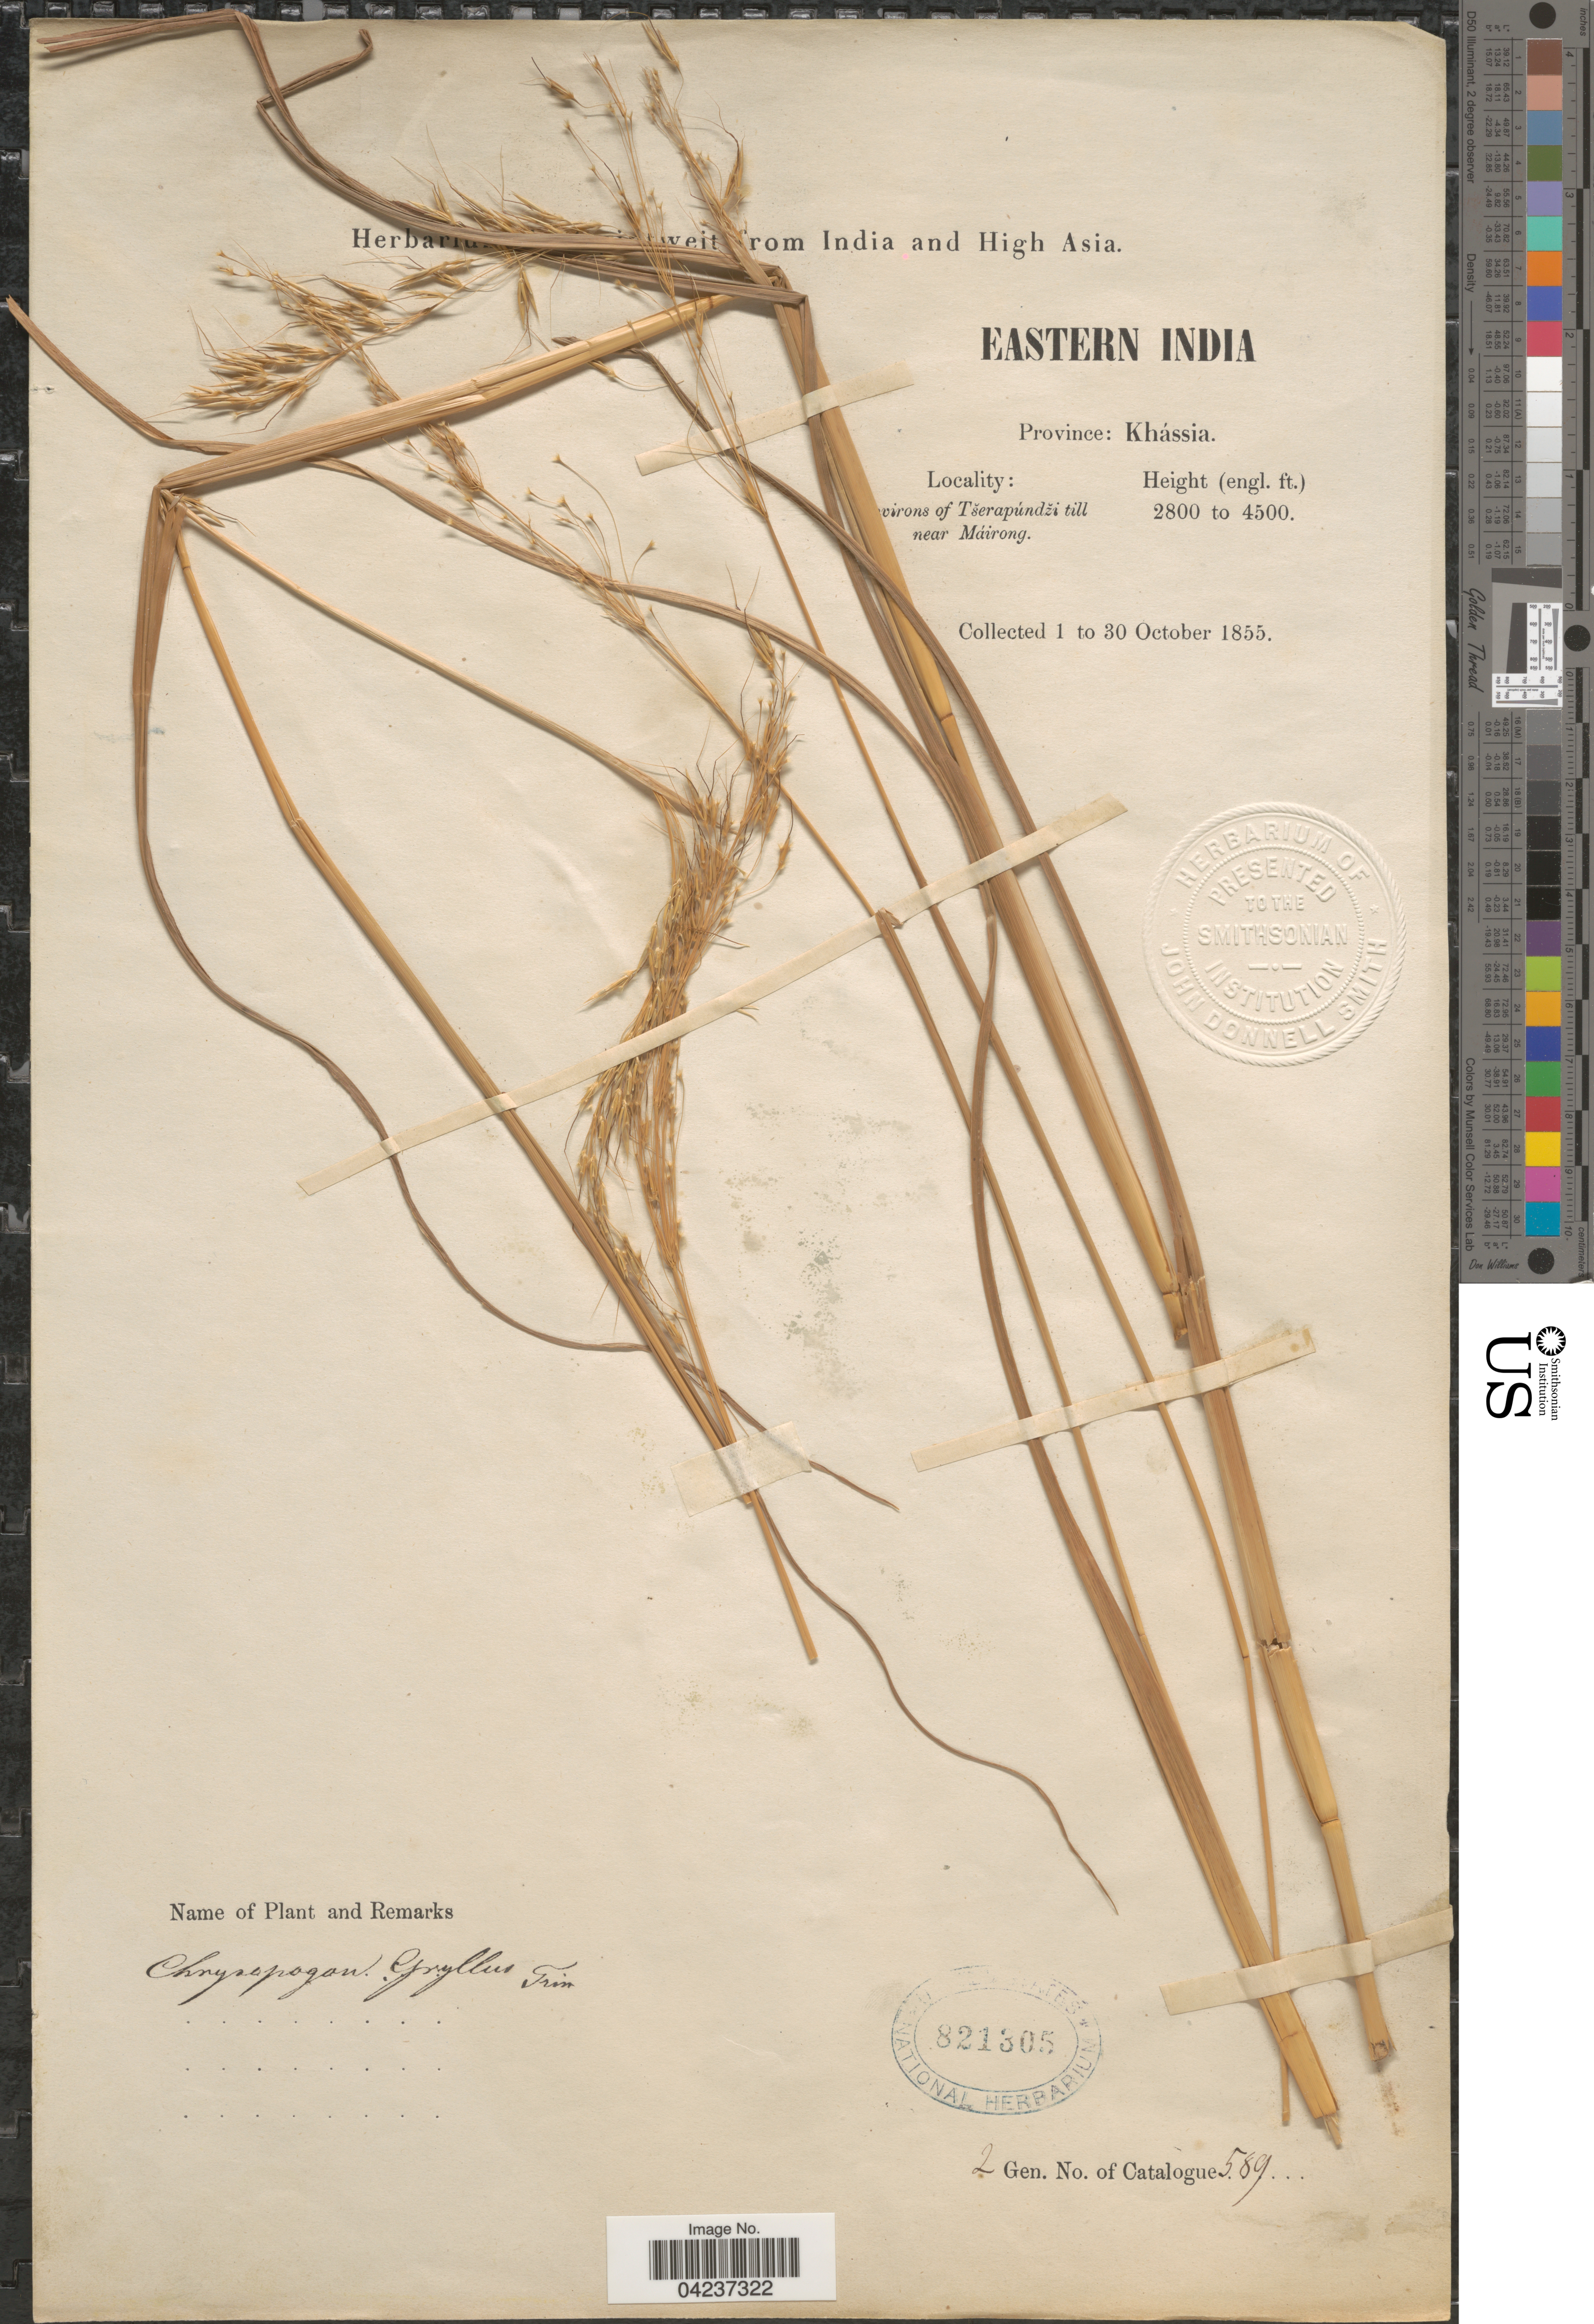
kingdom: Plantae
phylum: Tracheophyta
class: Liliopsida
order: Poales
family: Poaceae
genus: Chrysopogon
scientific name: Chrysopogon gryllus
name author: (L.) Trin.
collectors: ex herb. Schlagintweit from India and High Asia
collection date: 1855-10-01/1855-10-30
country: India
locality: Eastern India. Province: Khássia. [illegible text]virons of Tserapúndzi till near Máirong.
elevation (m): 853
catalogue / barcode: US 821305